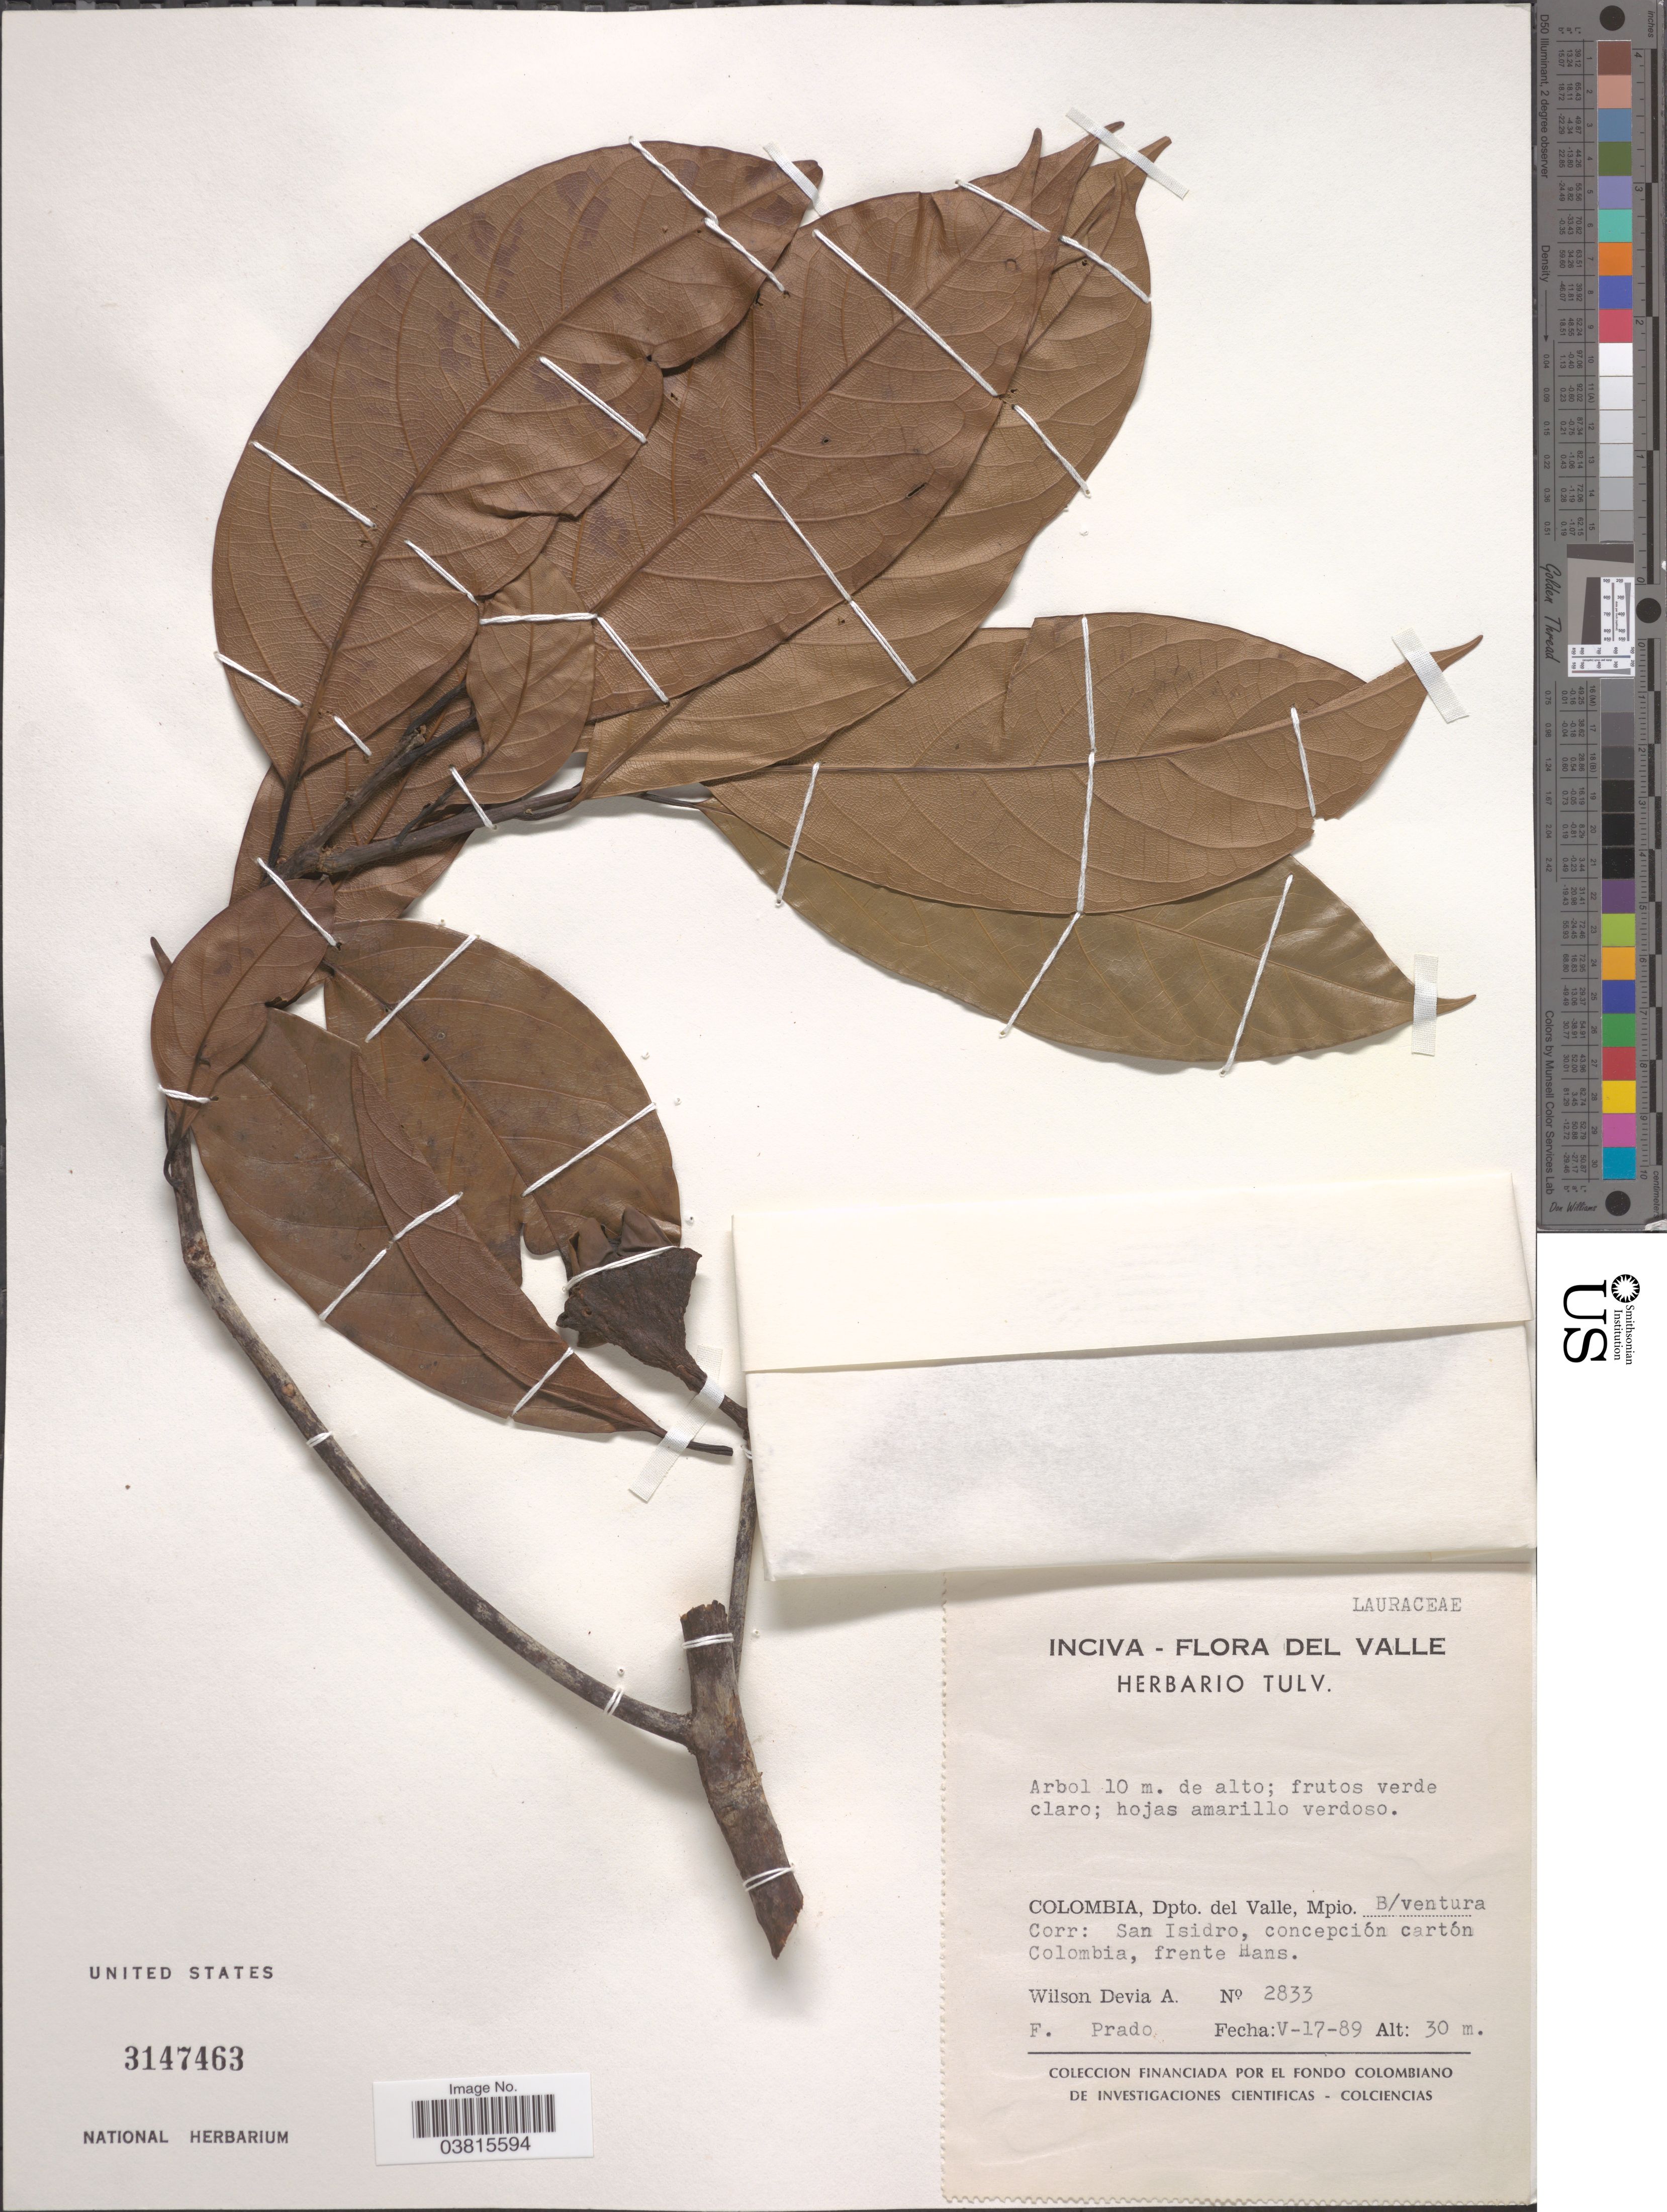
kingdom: Plantae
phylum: Tracheophyta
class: Magnoliopsida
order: Laurales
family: Lauraceae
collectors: W. Devia A. & F. Prado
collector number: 2833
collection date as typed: Transcribed d/m/y: 17/5/89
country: Colombia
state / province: Valle del Cauca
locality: Dpto. del Valle, Mpio. B/ventura Corr: San Isidro, concepción cartón Colombia, frente Hans.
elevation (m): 30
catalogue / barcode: US 3147463